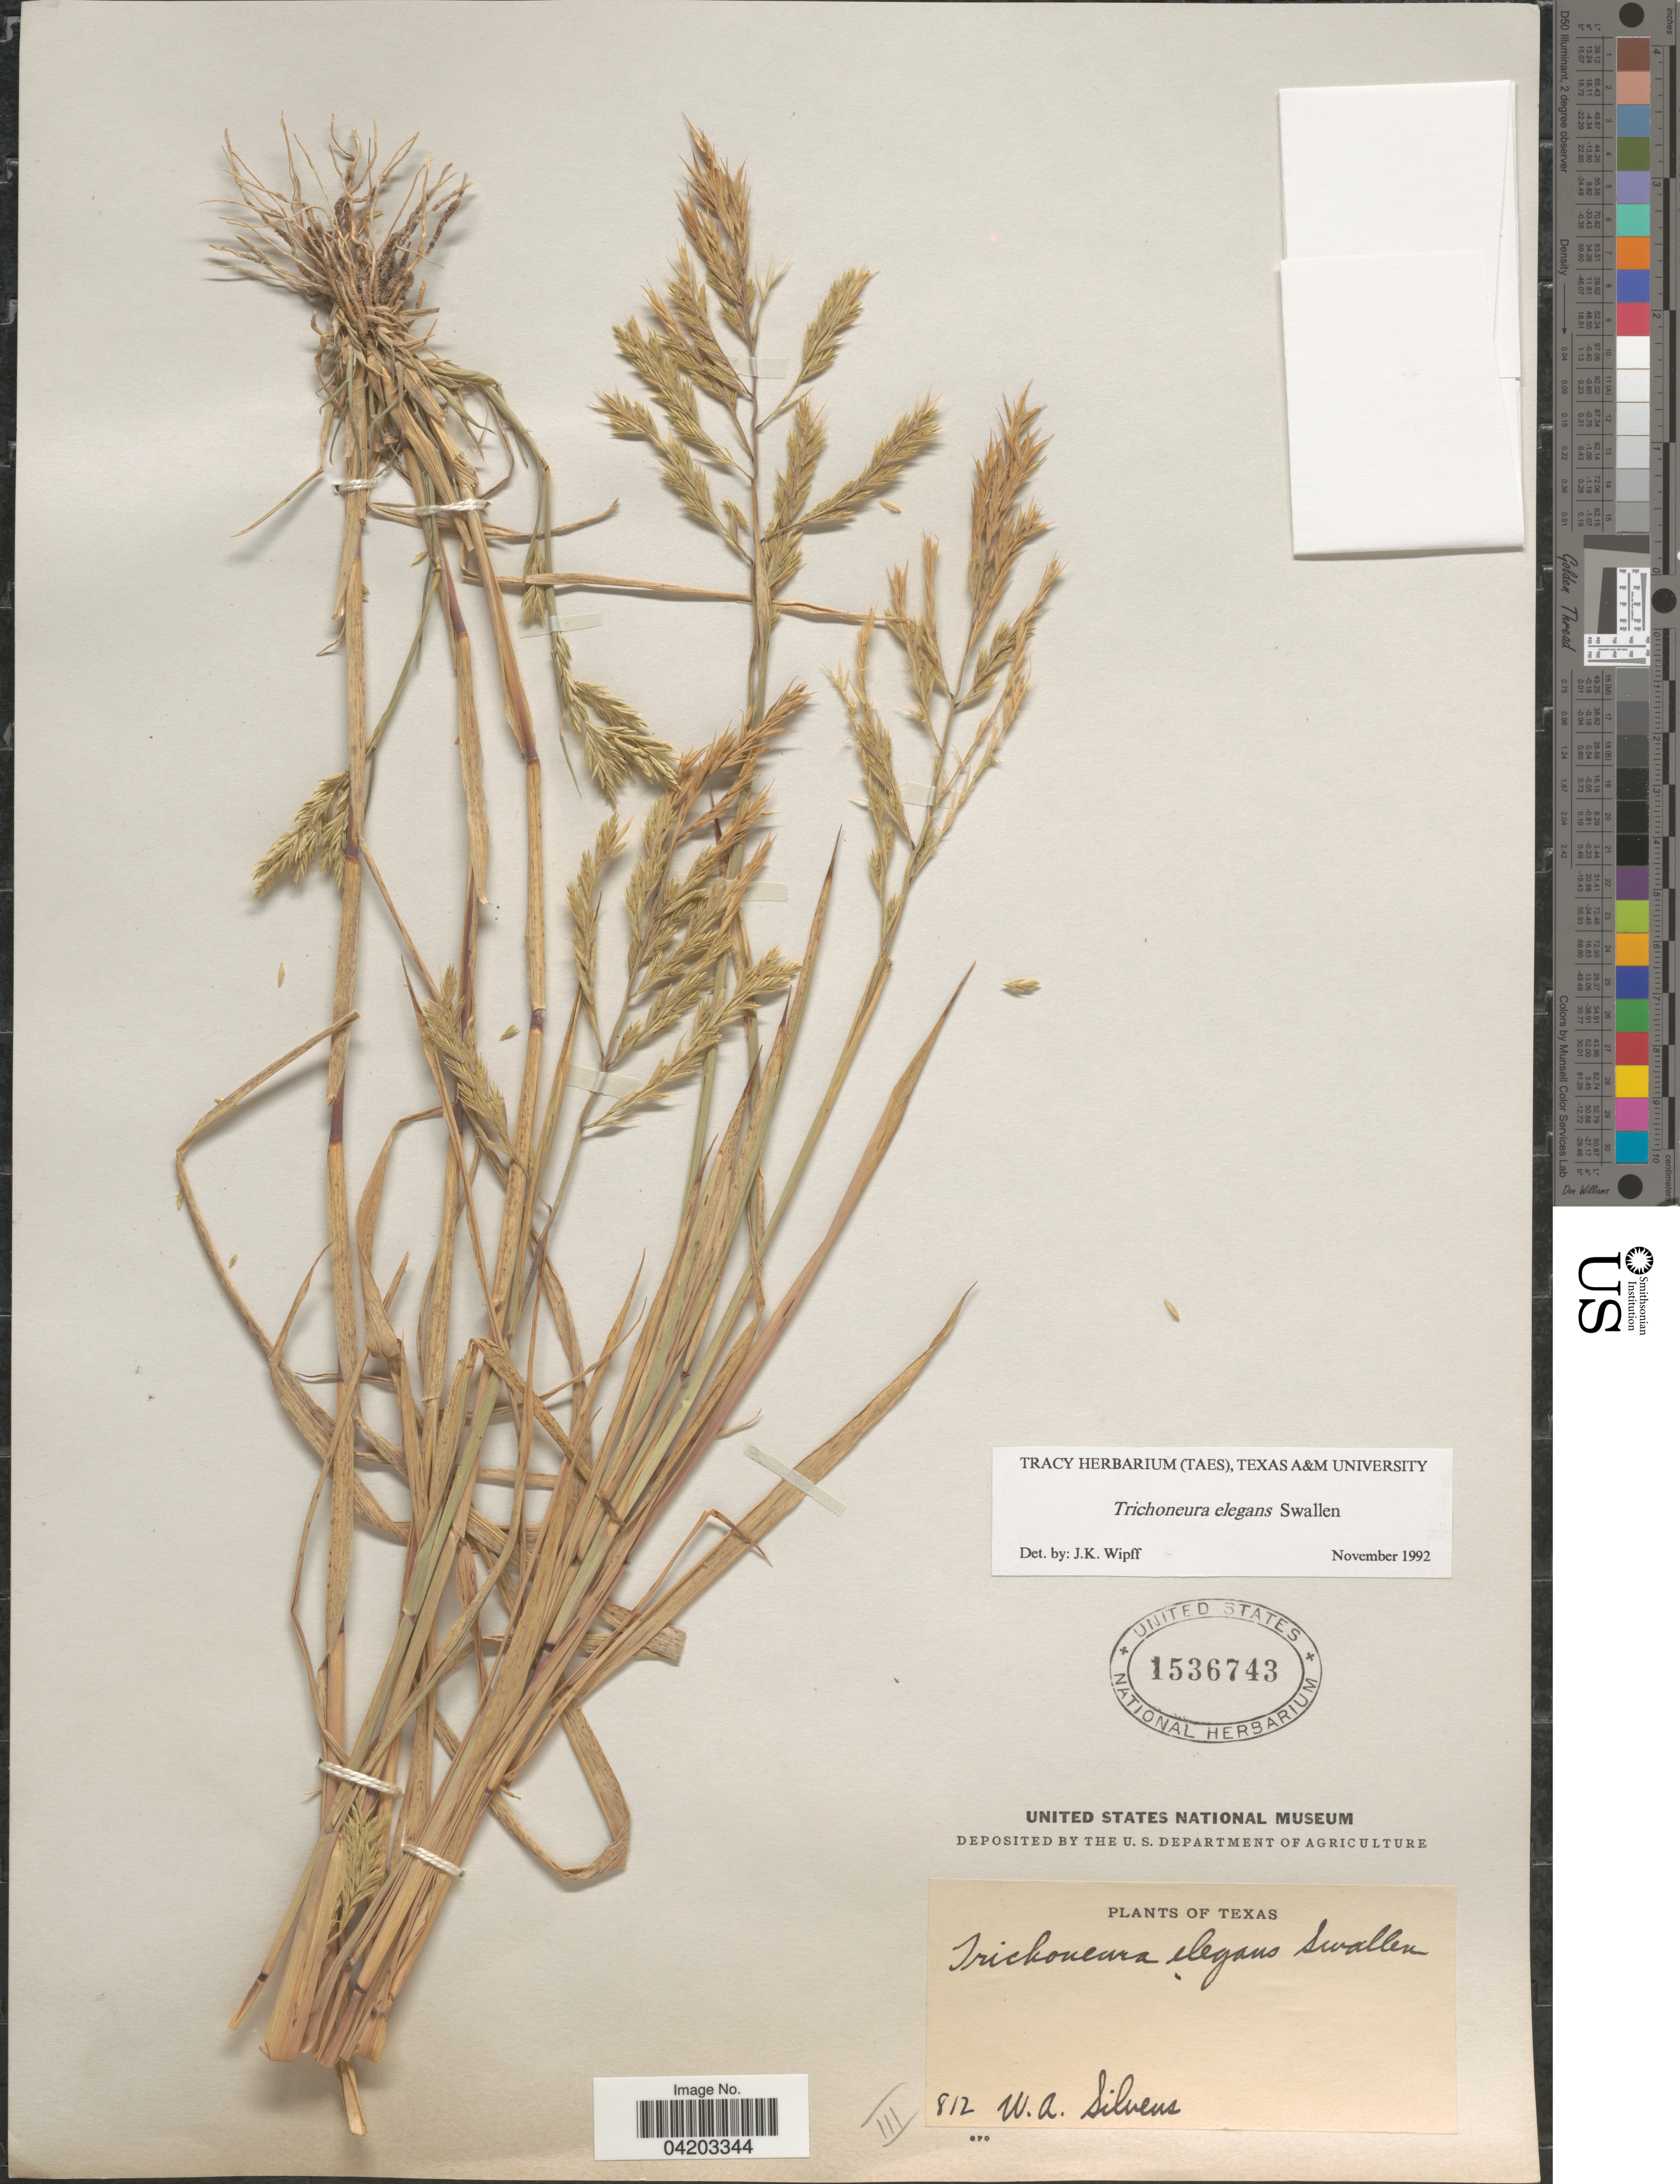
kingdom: Plantae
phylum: Tracheophyta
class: Liliopsida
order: Poales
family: Poaceae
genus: Trichoneura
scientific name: Trichoneura elegans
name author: Swallen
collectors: W. Silveus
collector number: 812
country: United States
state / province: Texas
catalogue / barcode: US 1536743